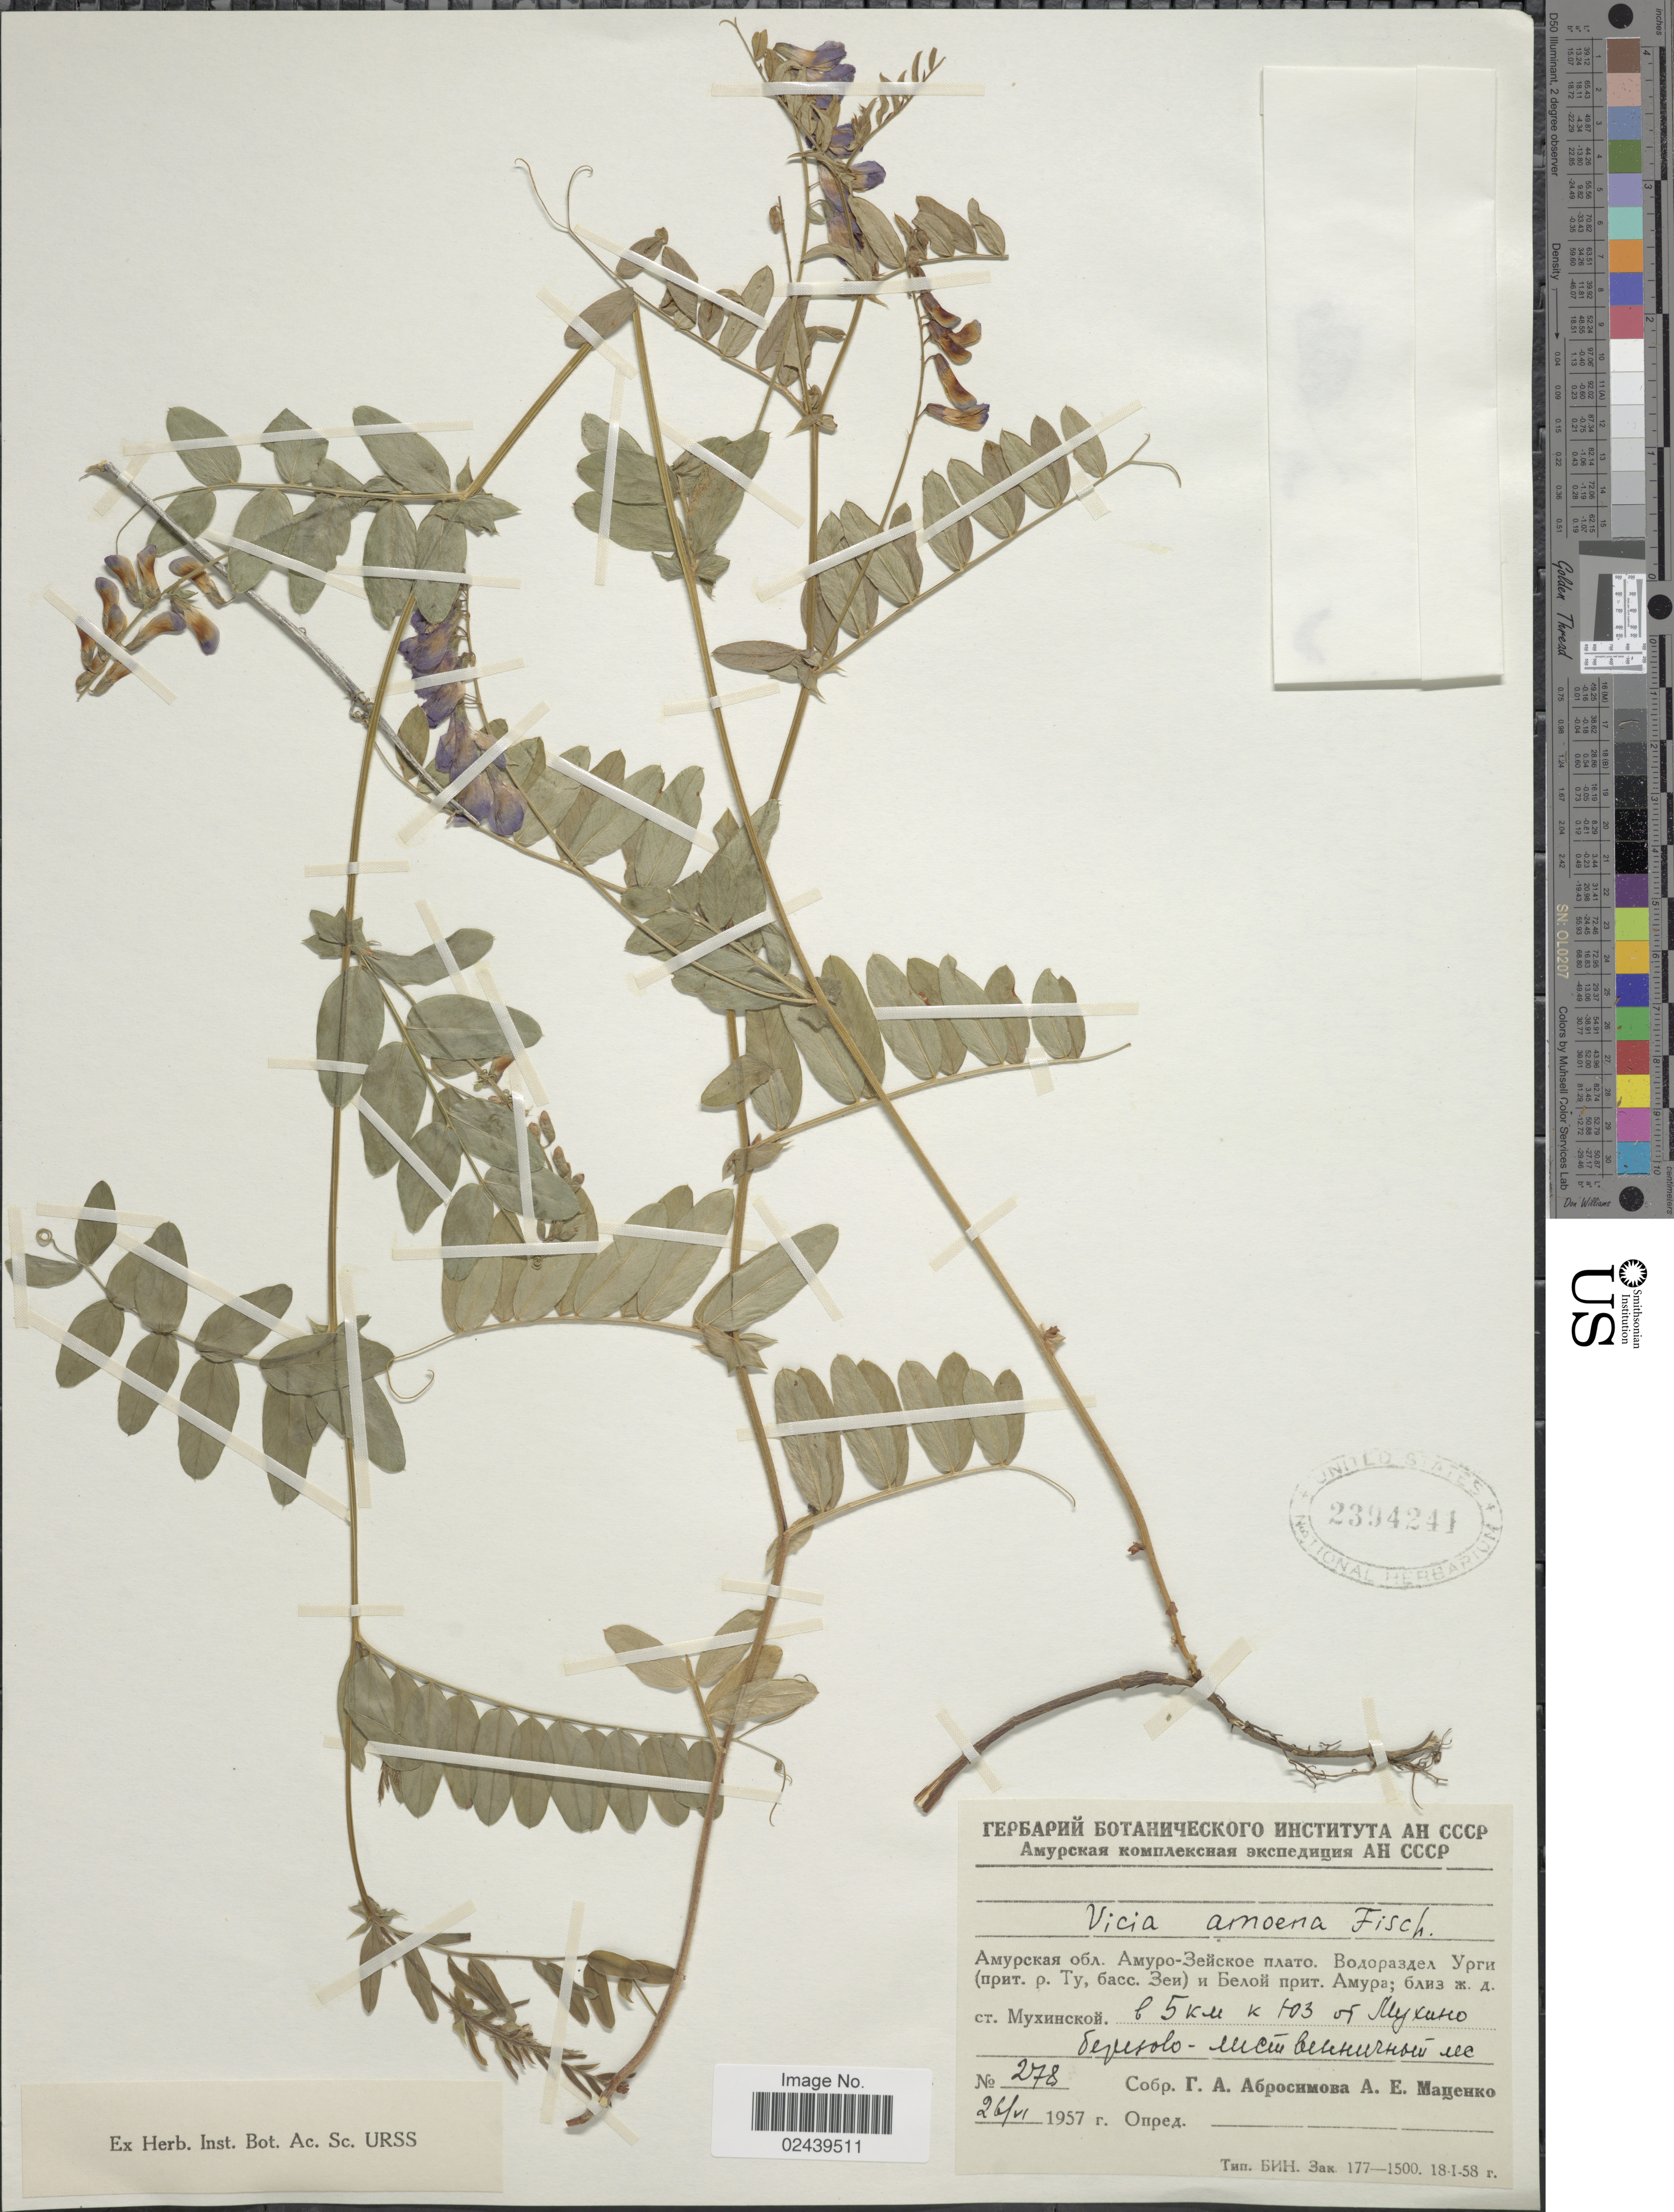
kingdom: Plantae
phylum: Tracheophyta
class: Magnoliopsida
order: Fabales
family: Fabaceae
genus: Vicia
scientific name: Vicia amoena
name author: Fisch. ex Ser.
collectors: Collector illegible & Collector illegible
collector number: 278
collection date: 1957-06-26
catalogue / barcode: US 2394241